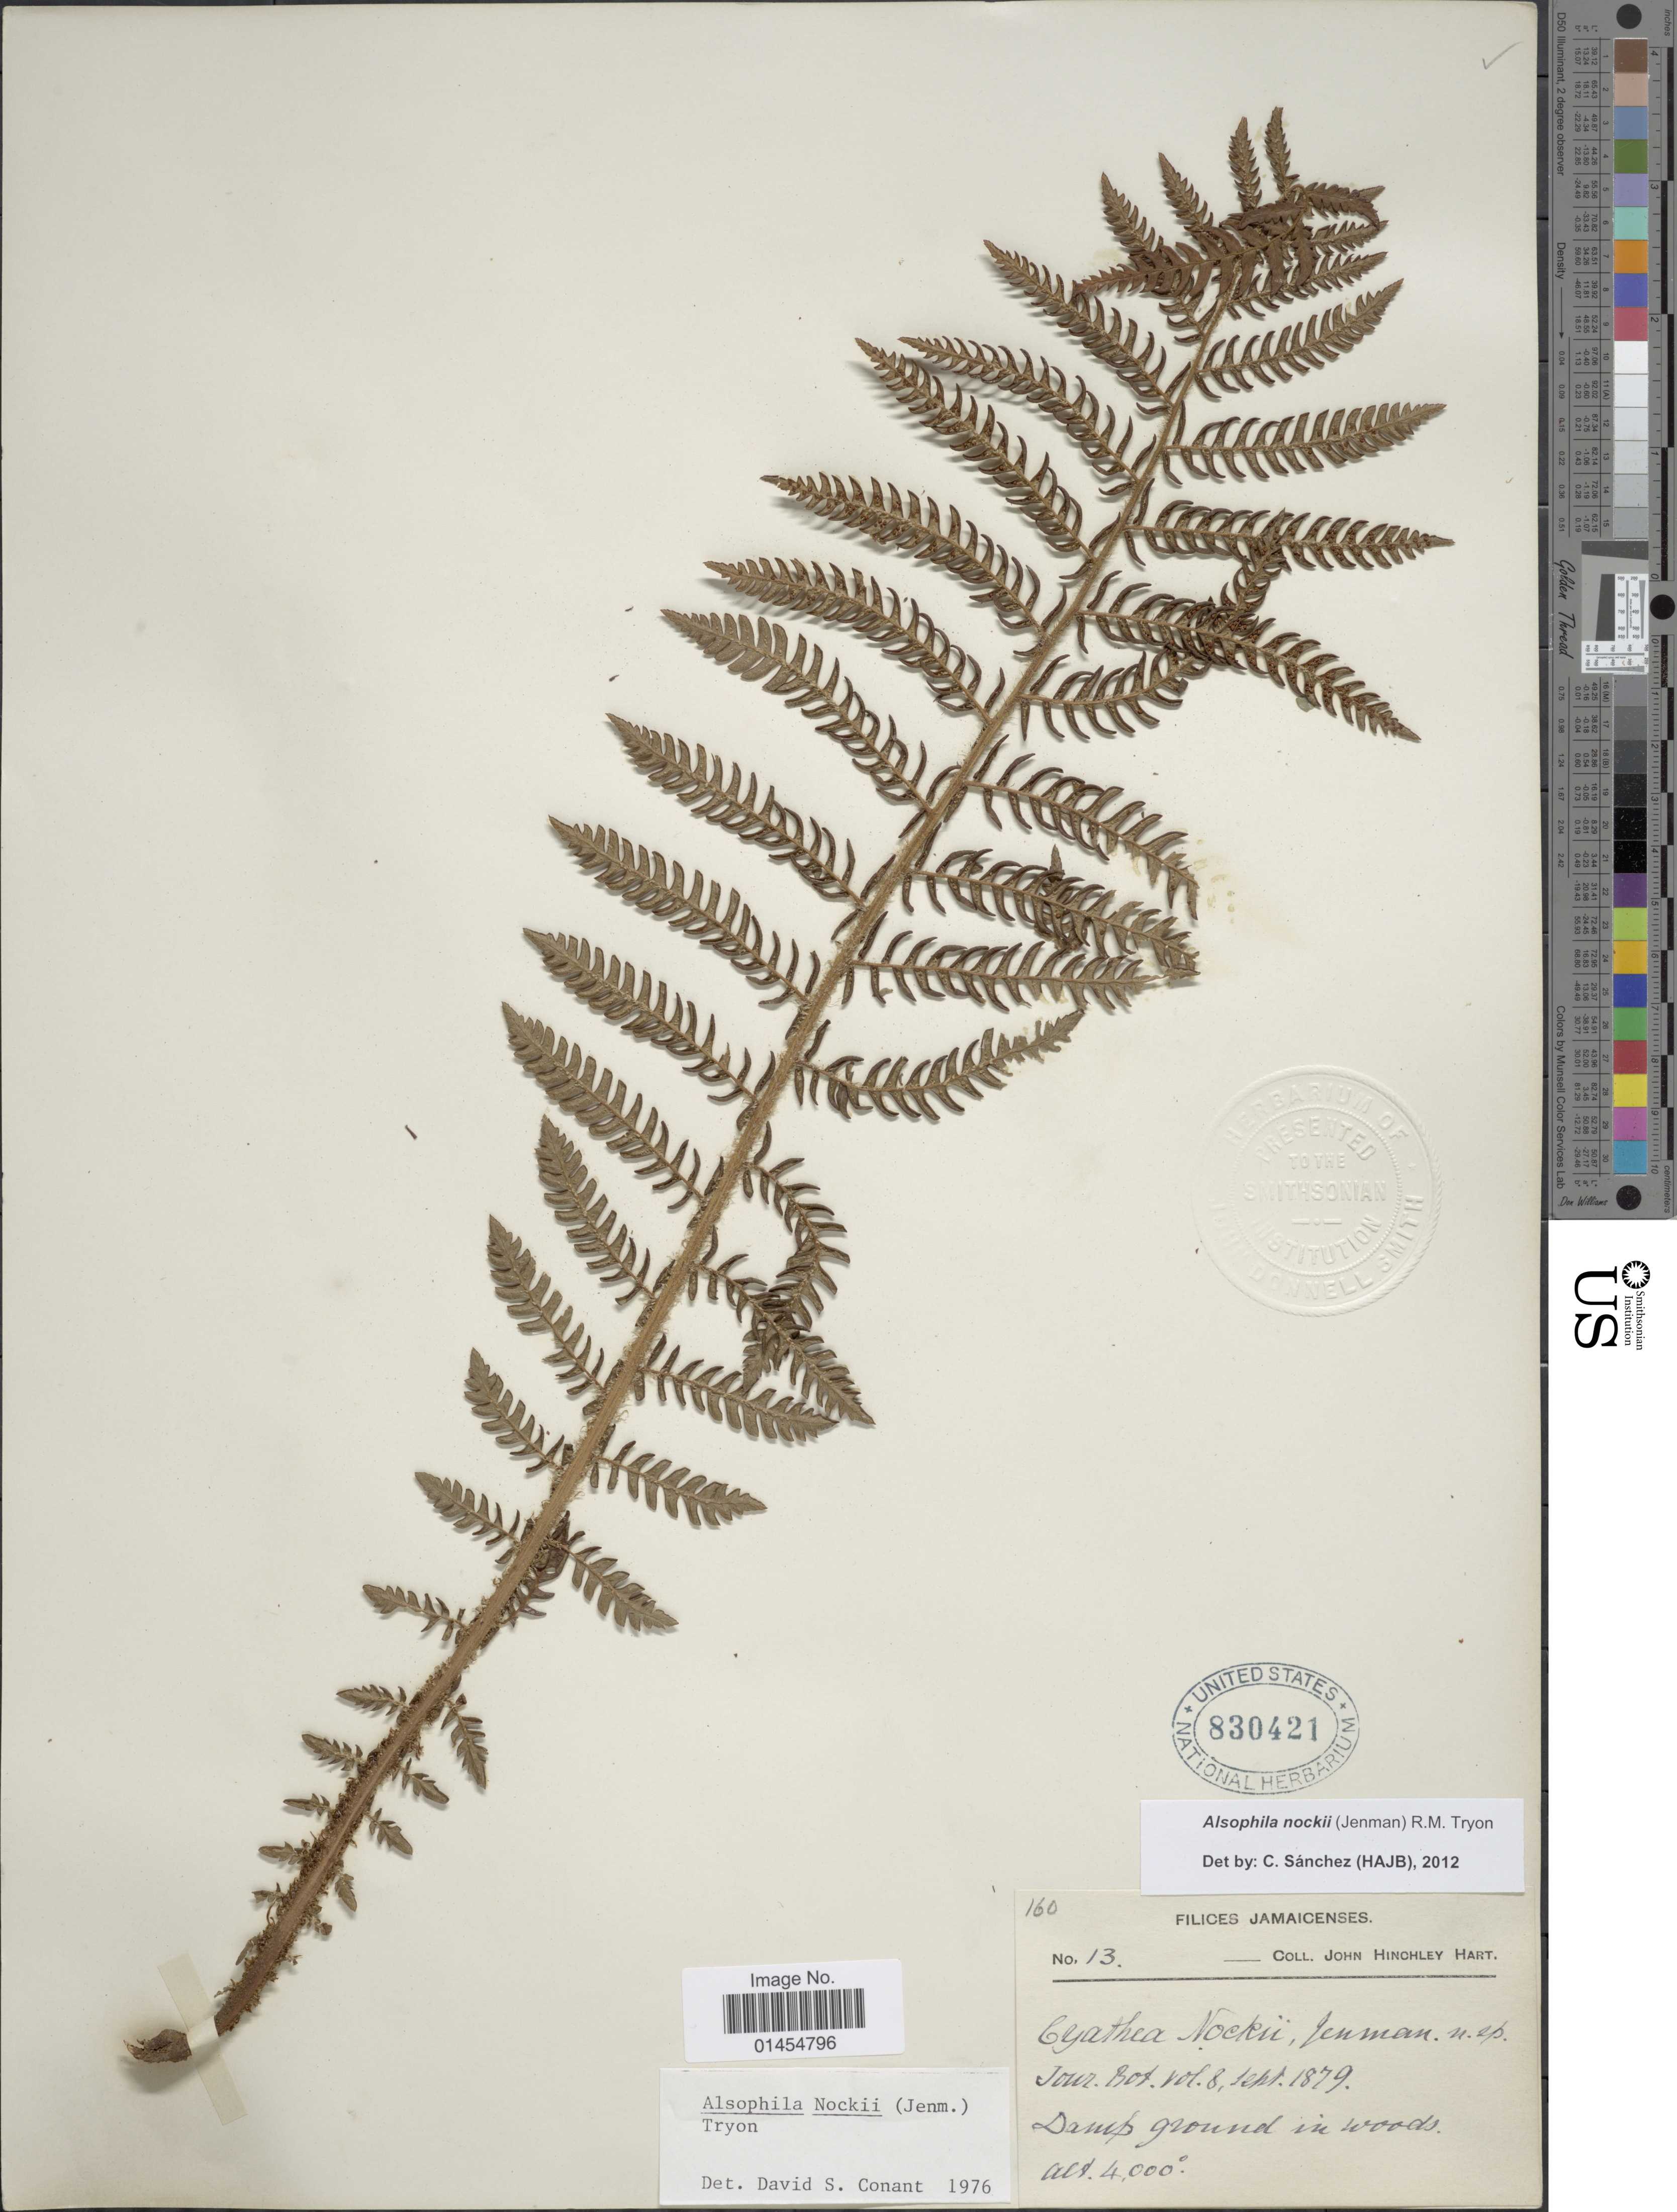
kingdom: Plantae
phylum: Tracheophyta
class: Polypodiopsida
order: Cyatheales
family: Cyatheaceae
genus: Alsophila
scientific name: Alsophila nockii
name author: (Jenman) R.M. Tryon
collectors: J. H. Hart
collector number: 13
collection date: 1879-09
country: Jamaica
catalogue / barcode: US 830421